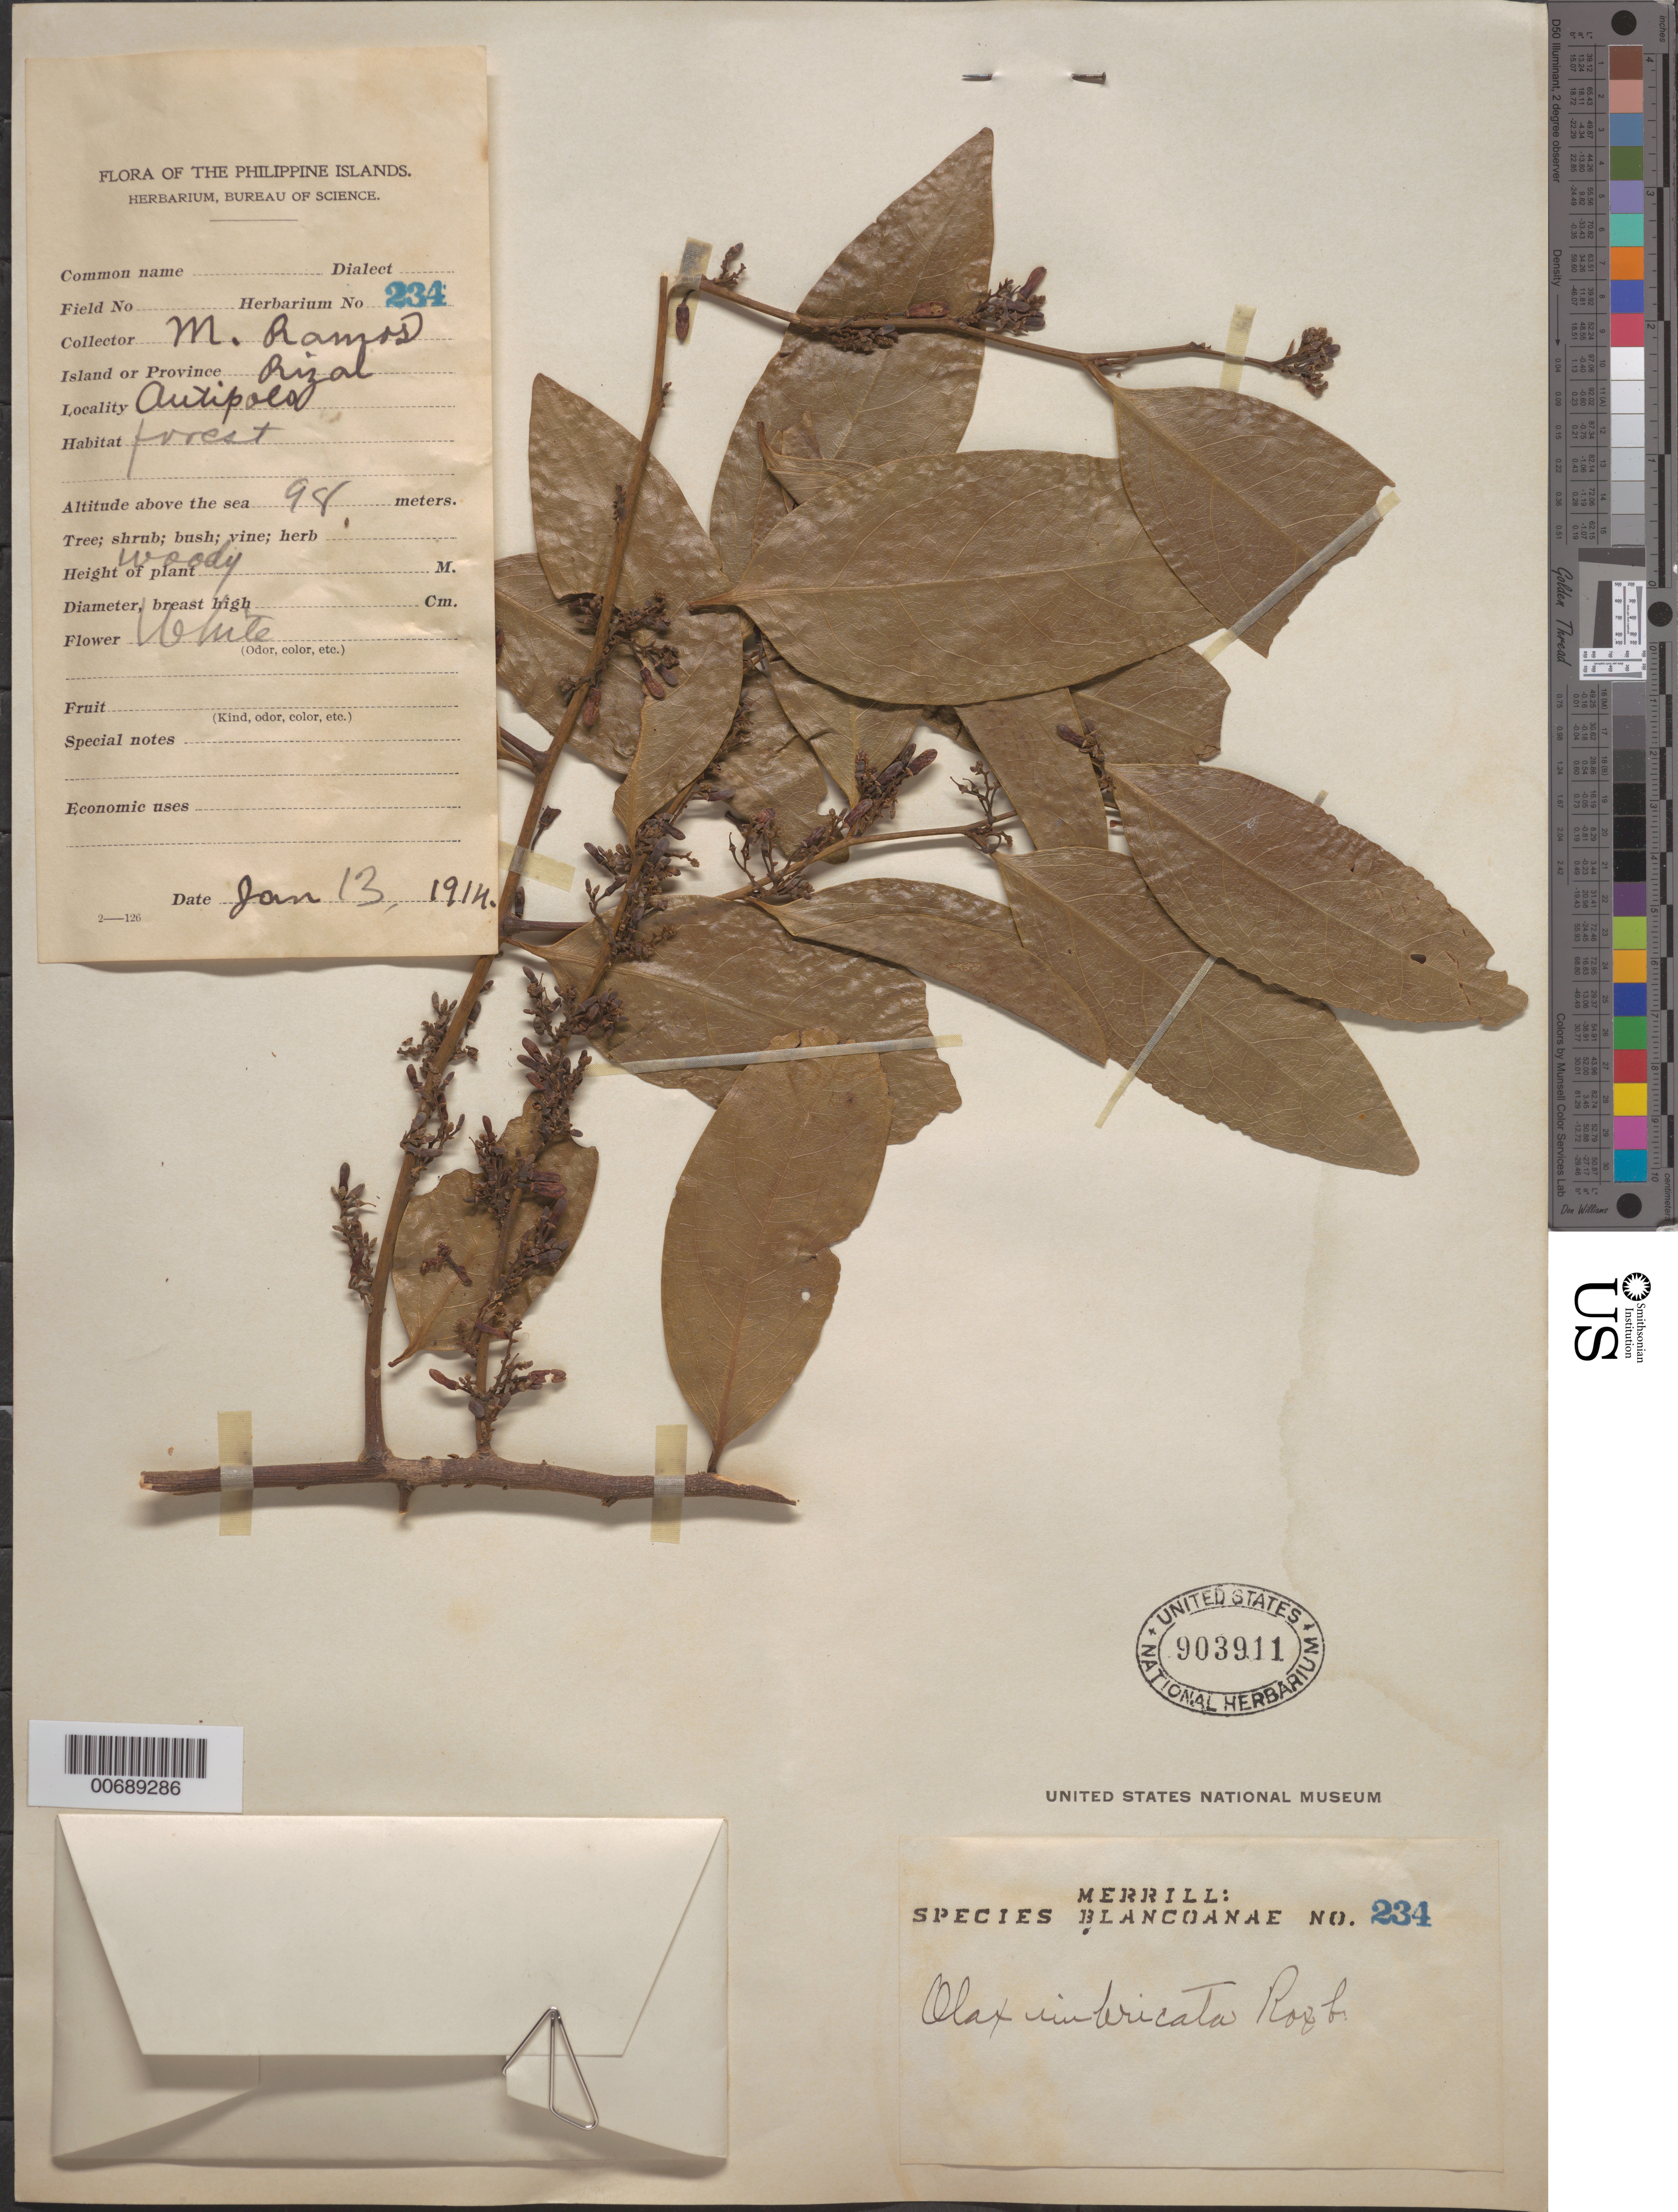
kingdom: Plantae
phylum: Tracheophyta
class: Magnoliopsida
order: Santalales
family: Olacaceae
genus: Olax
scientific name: Olax imbricata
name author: Roxb.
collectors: M. Ramos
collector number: Sp. Blancoan. 0234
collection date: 1914-01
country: Philippines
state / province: Calabarzon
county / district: Rizal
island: Luzon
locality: Antipolo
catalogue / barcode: US 903911